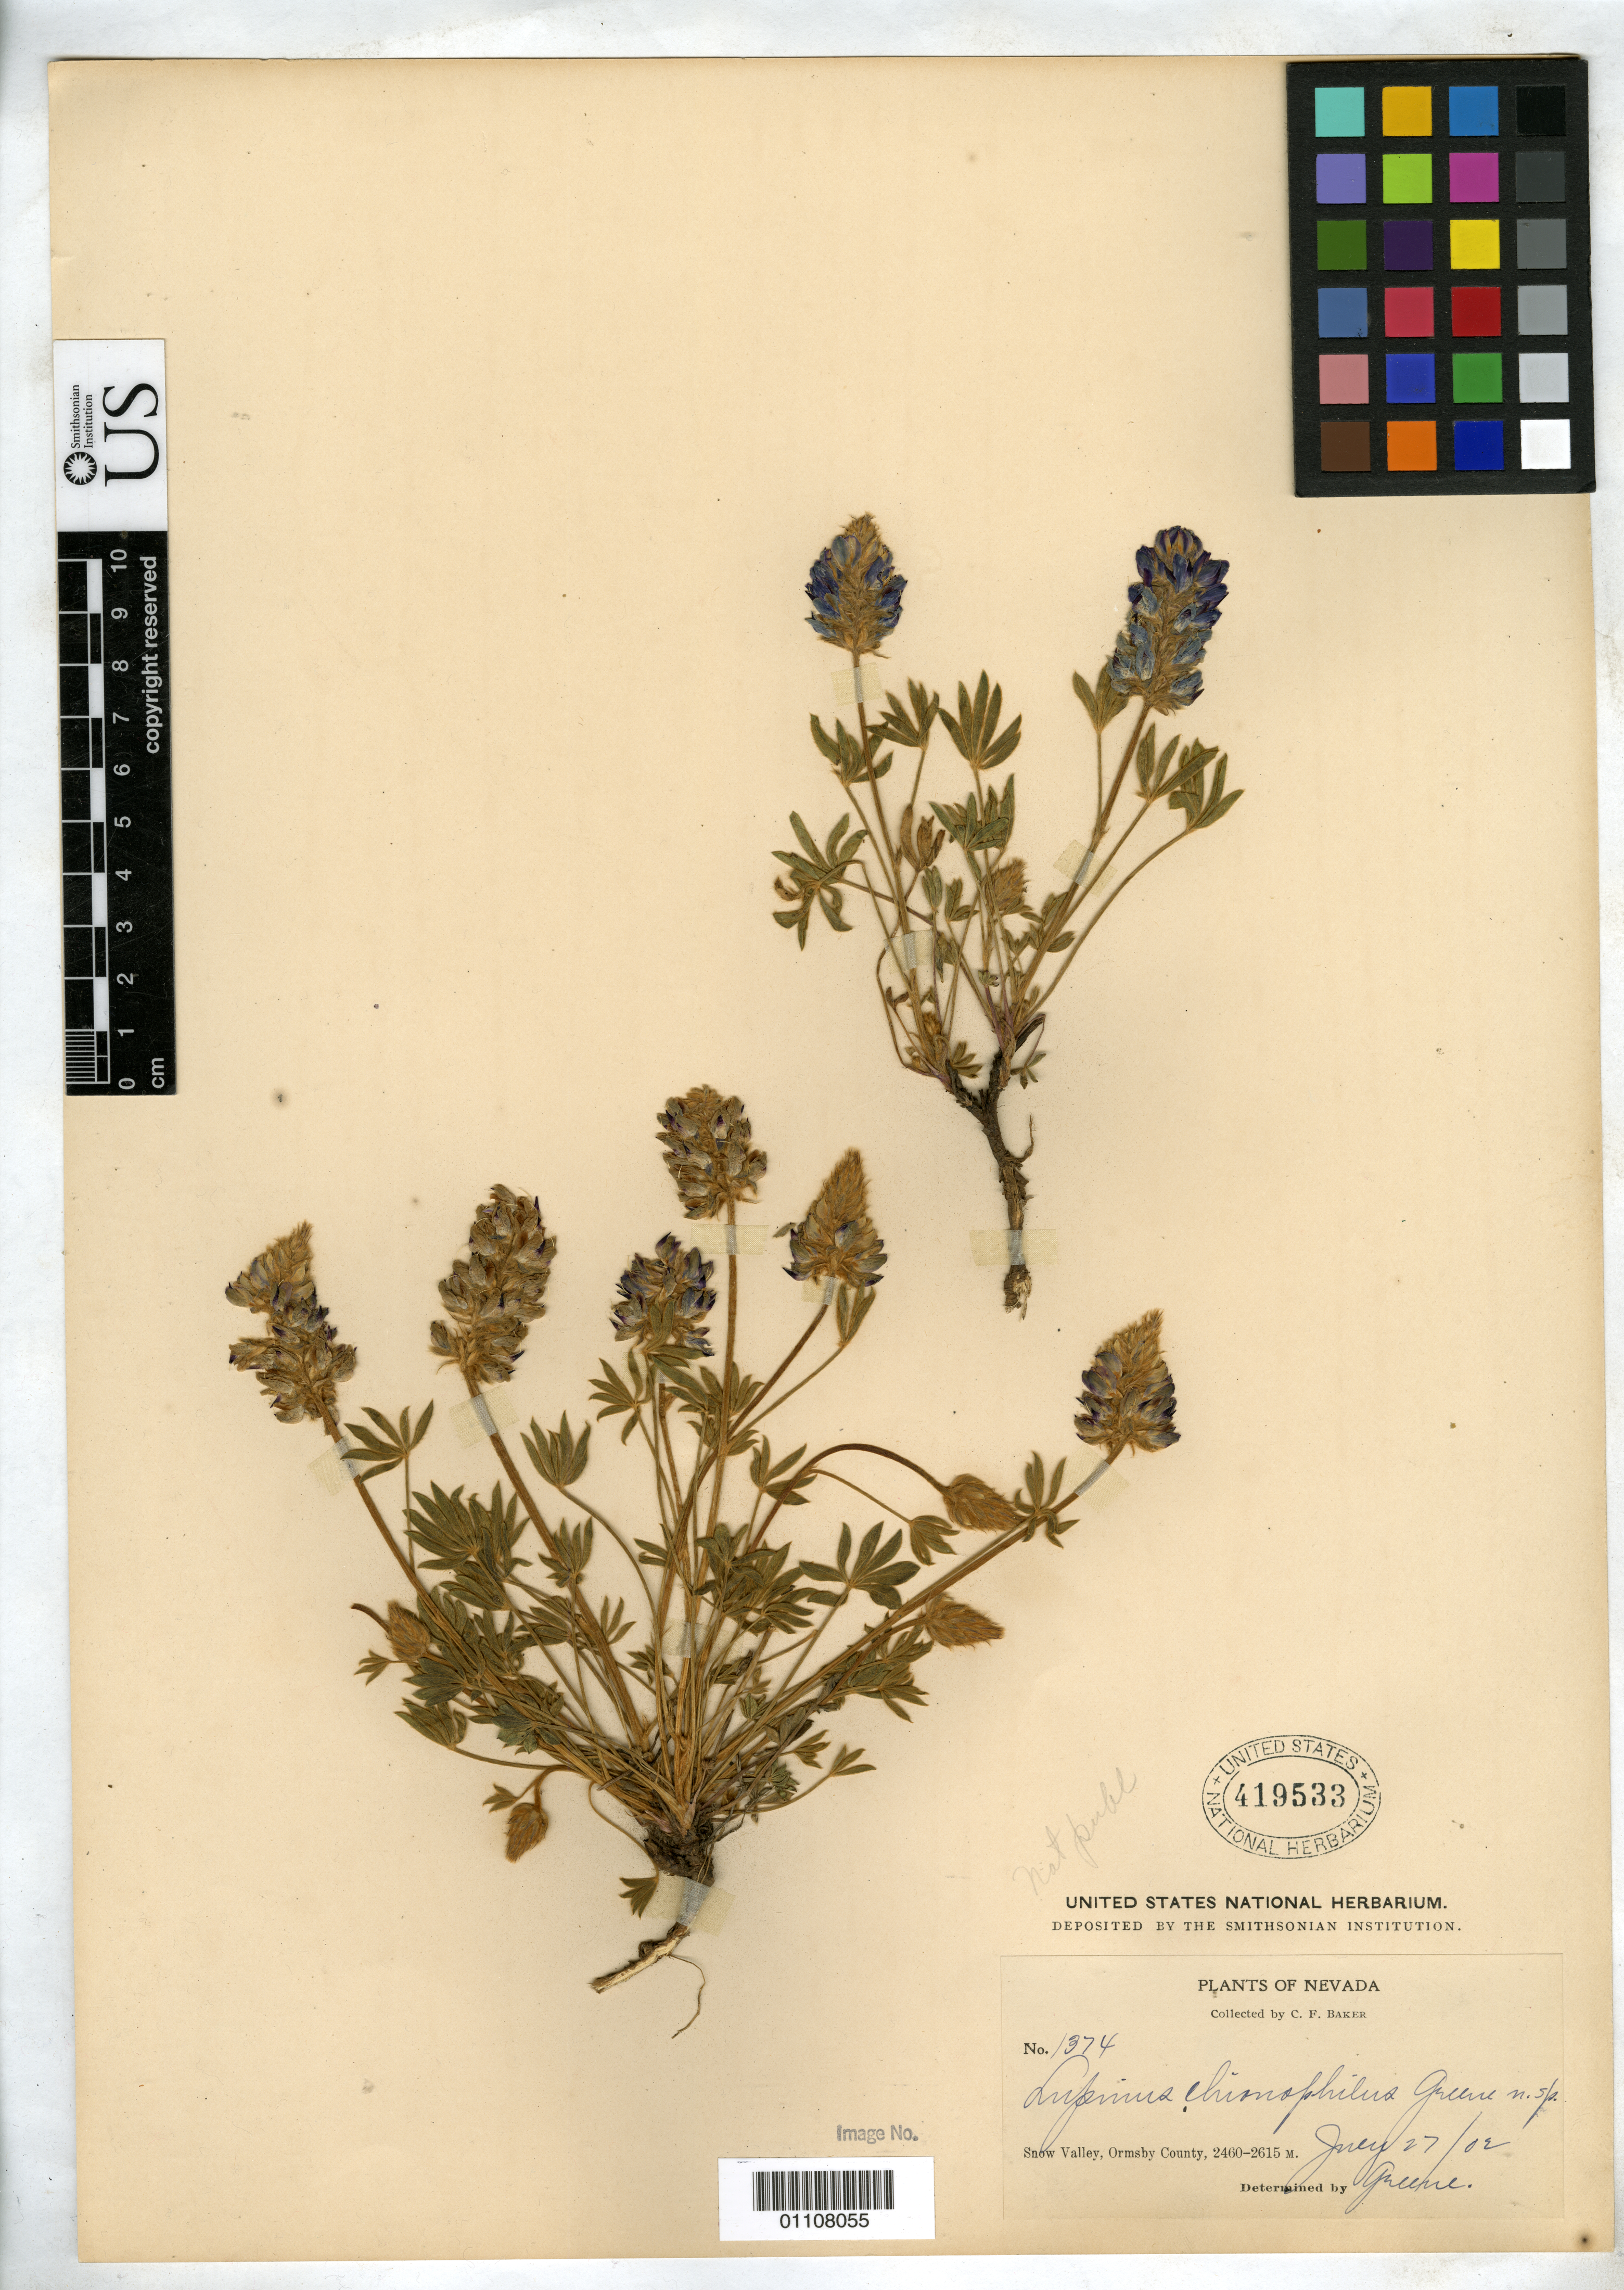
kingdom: Plantae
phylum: Tracheophyta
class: Magnoliopsida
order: Fabales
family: Fabaceae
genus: Lupinus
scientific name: Lupinus sellulus var. lobbii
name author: (A. Gray ex S. Watson) B.J. Cox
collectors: C. F. Baker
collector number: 1374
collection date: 1902-07-27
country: United States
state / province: Nevada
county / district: Ormsby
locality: Snow Valley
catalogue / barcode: US 419533